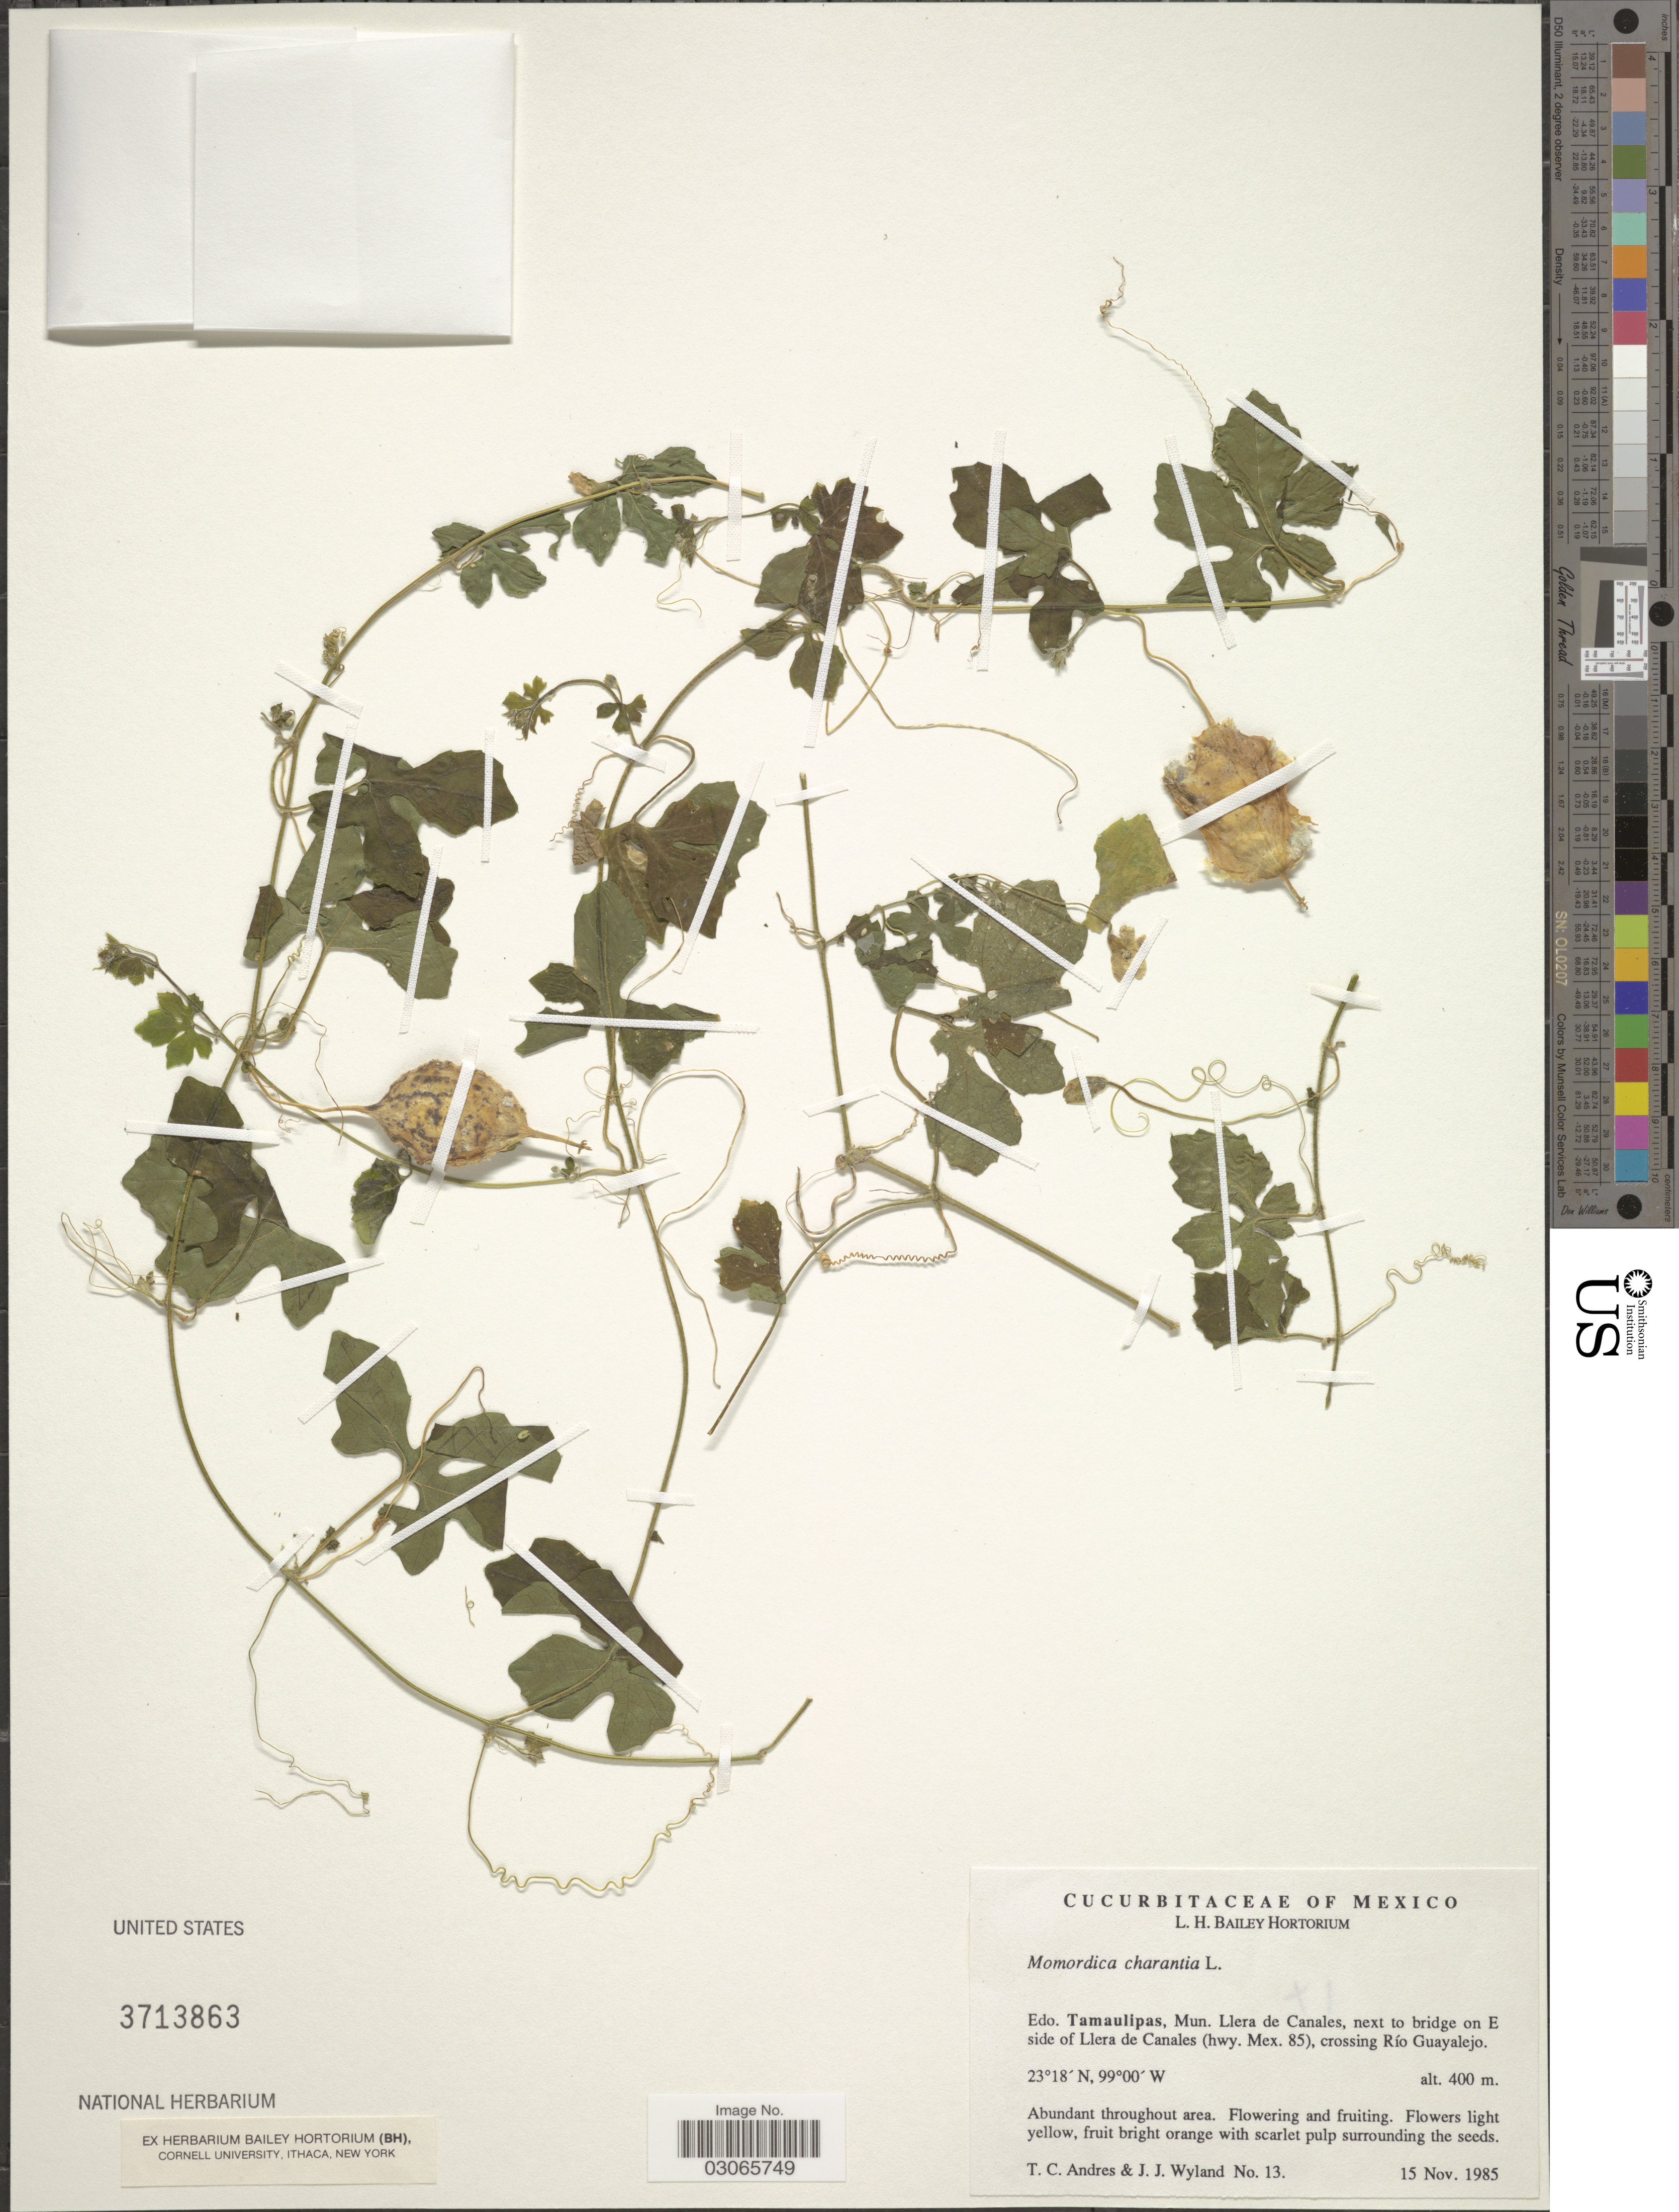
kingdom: Plantae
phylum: Tracheophyta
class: Magnoliopsida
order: Cucurbitales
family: Cucurbitaceae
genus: Momordica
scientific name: Momordica charantia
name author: L.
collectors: T. C. Andres & J. J. Wyland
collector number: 13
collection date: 1985-11-15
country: Mexico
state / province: Tamaulipas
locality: Mun. Llera de Canales, next to bridge on E side of Llera de Canales (hwy. Mex. 85), crossing Río Guayalejo.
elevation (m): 400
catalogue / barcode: US 3713863